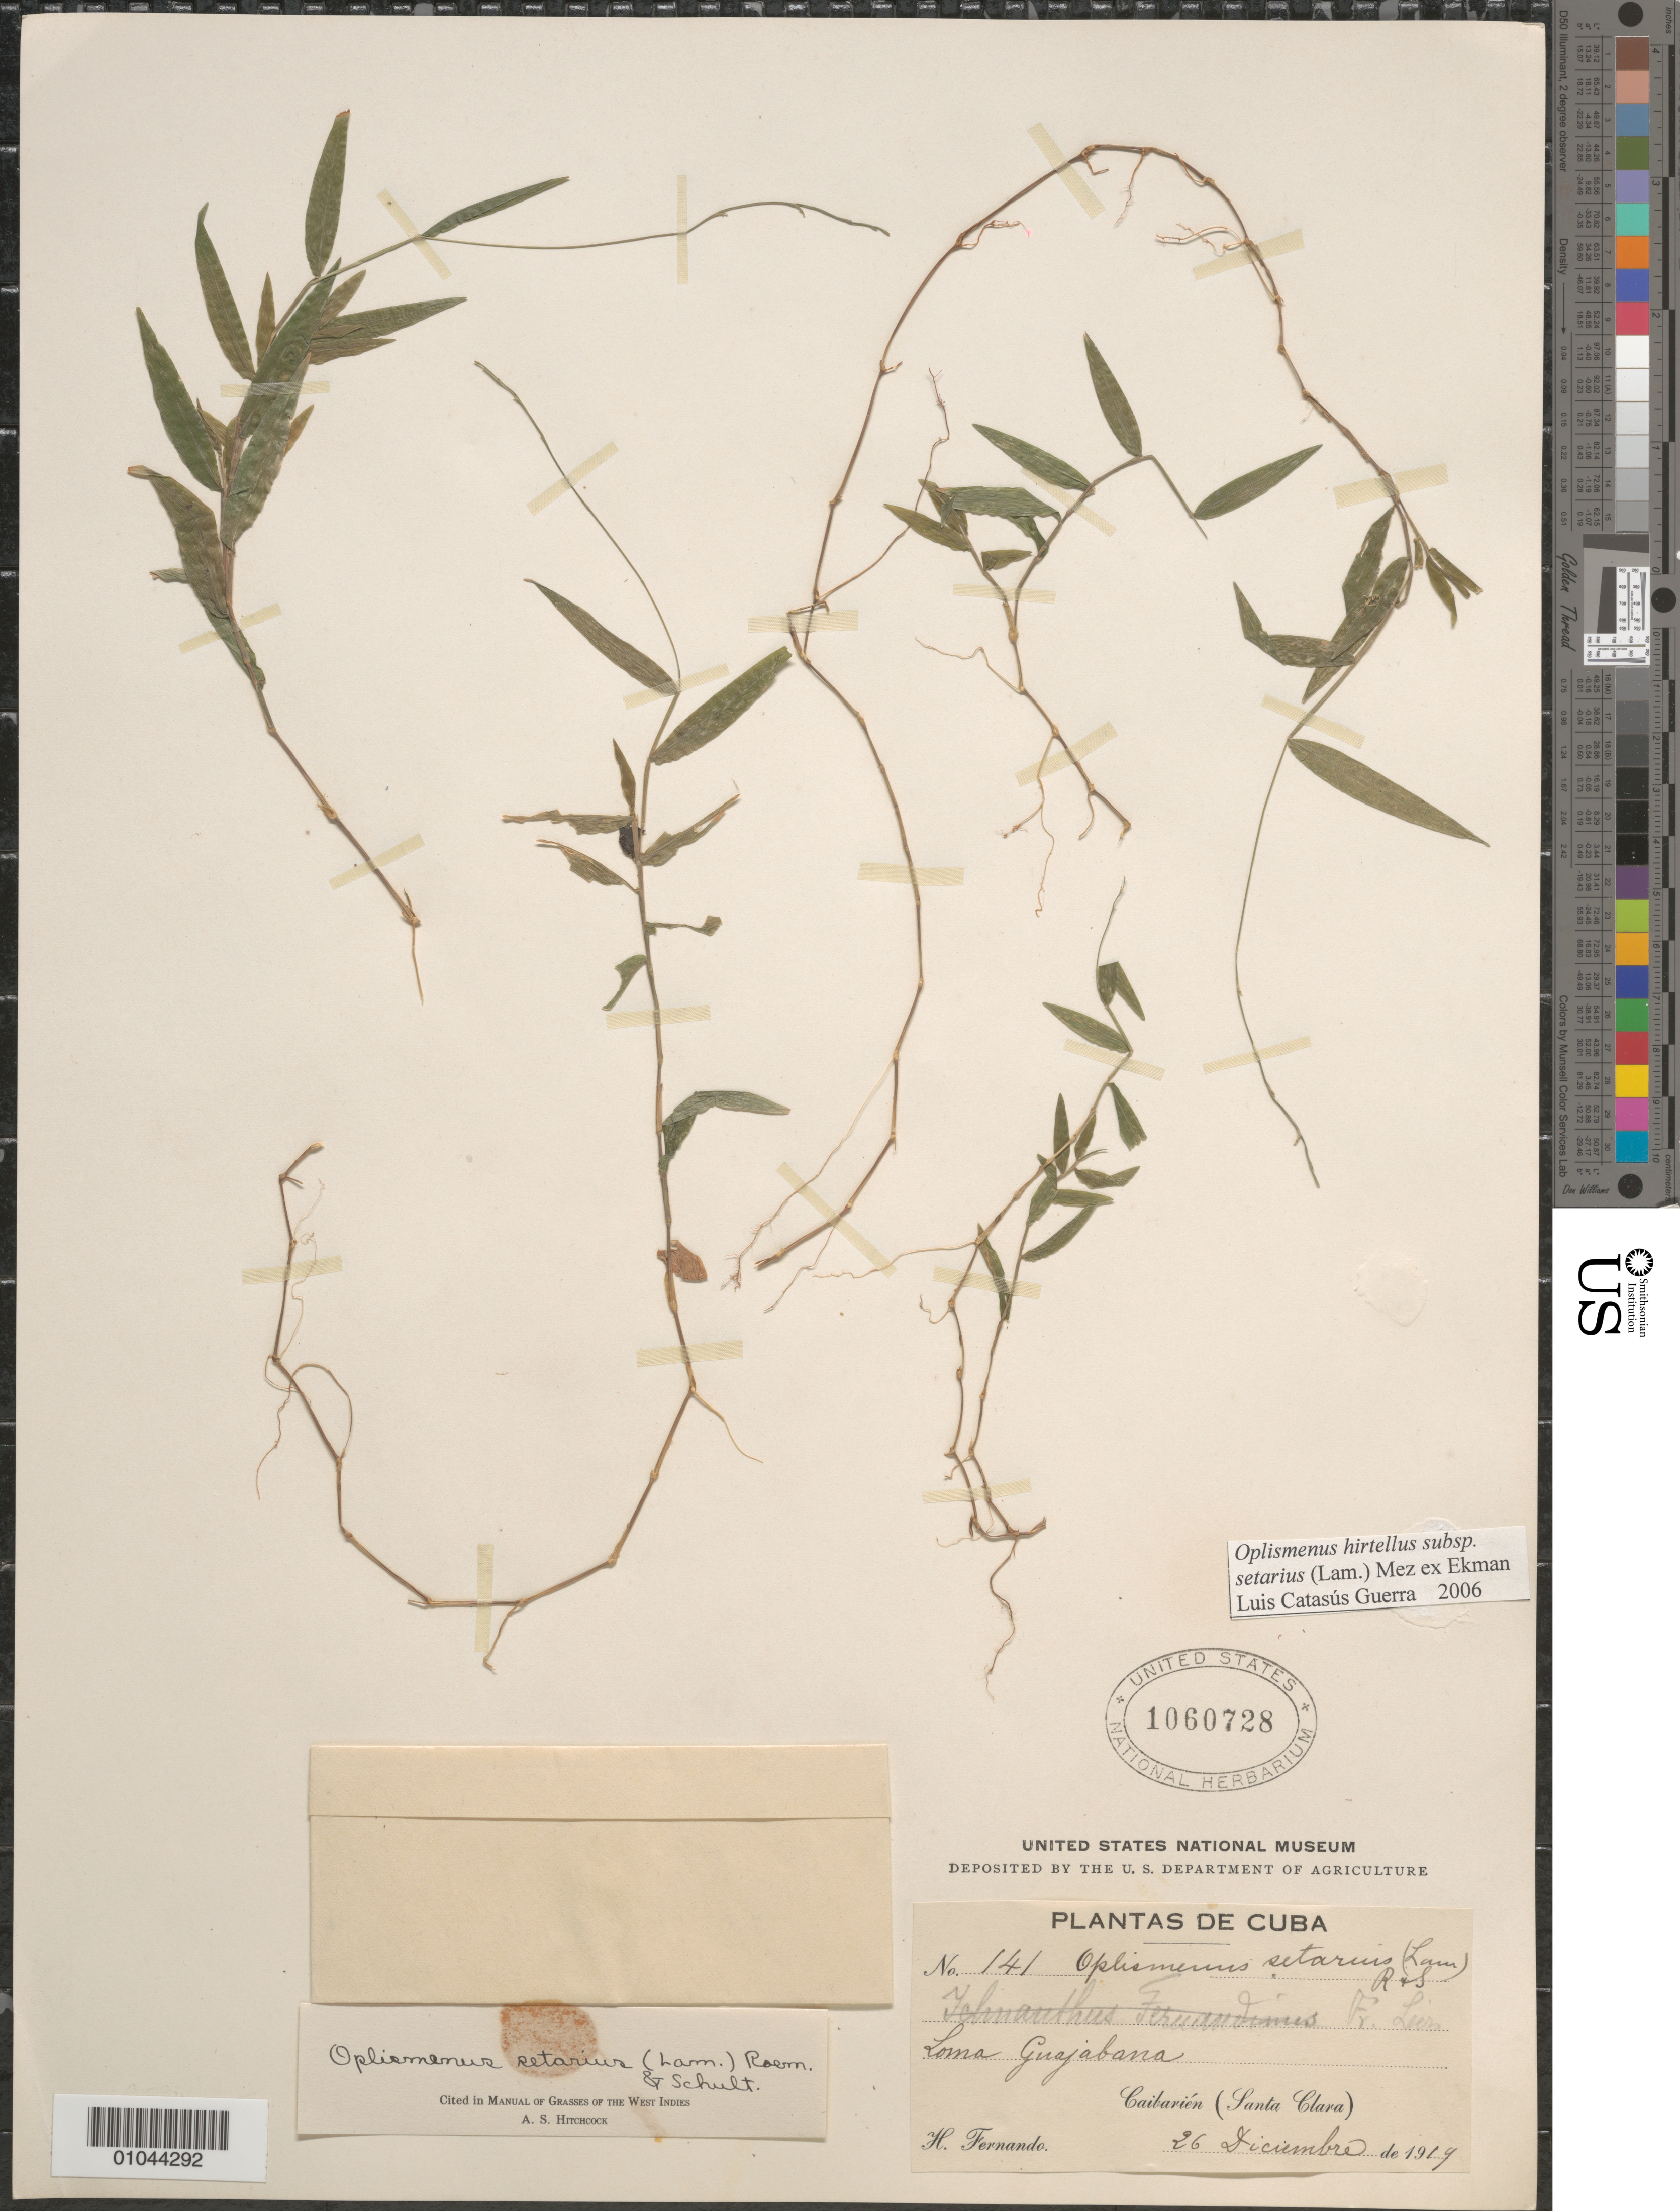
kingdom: Plantae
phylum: Tracheophyta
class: Liliopsida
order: Poales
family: Poaceae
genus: Oplismenus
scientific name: Oplismenus setarius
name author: (Lam.) Roem. & Schult.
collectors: H. Fernando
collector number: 141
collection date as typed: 26 Dec 1914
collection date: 1914-12-26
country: Cuba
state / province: Villa Clara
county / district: Santa Clara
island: Cuba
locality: Loma Guajabana, Caibarien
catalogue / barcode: US 1060728